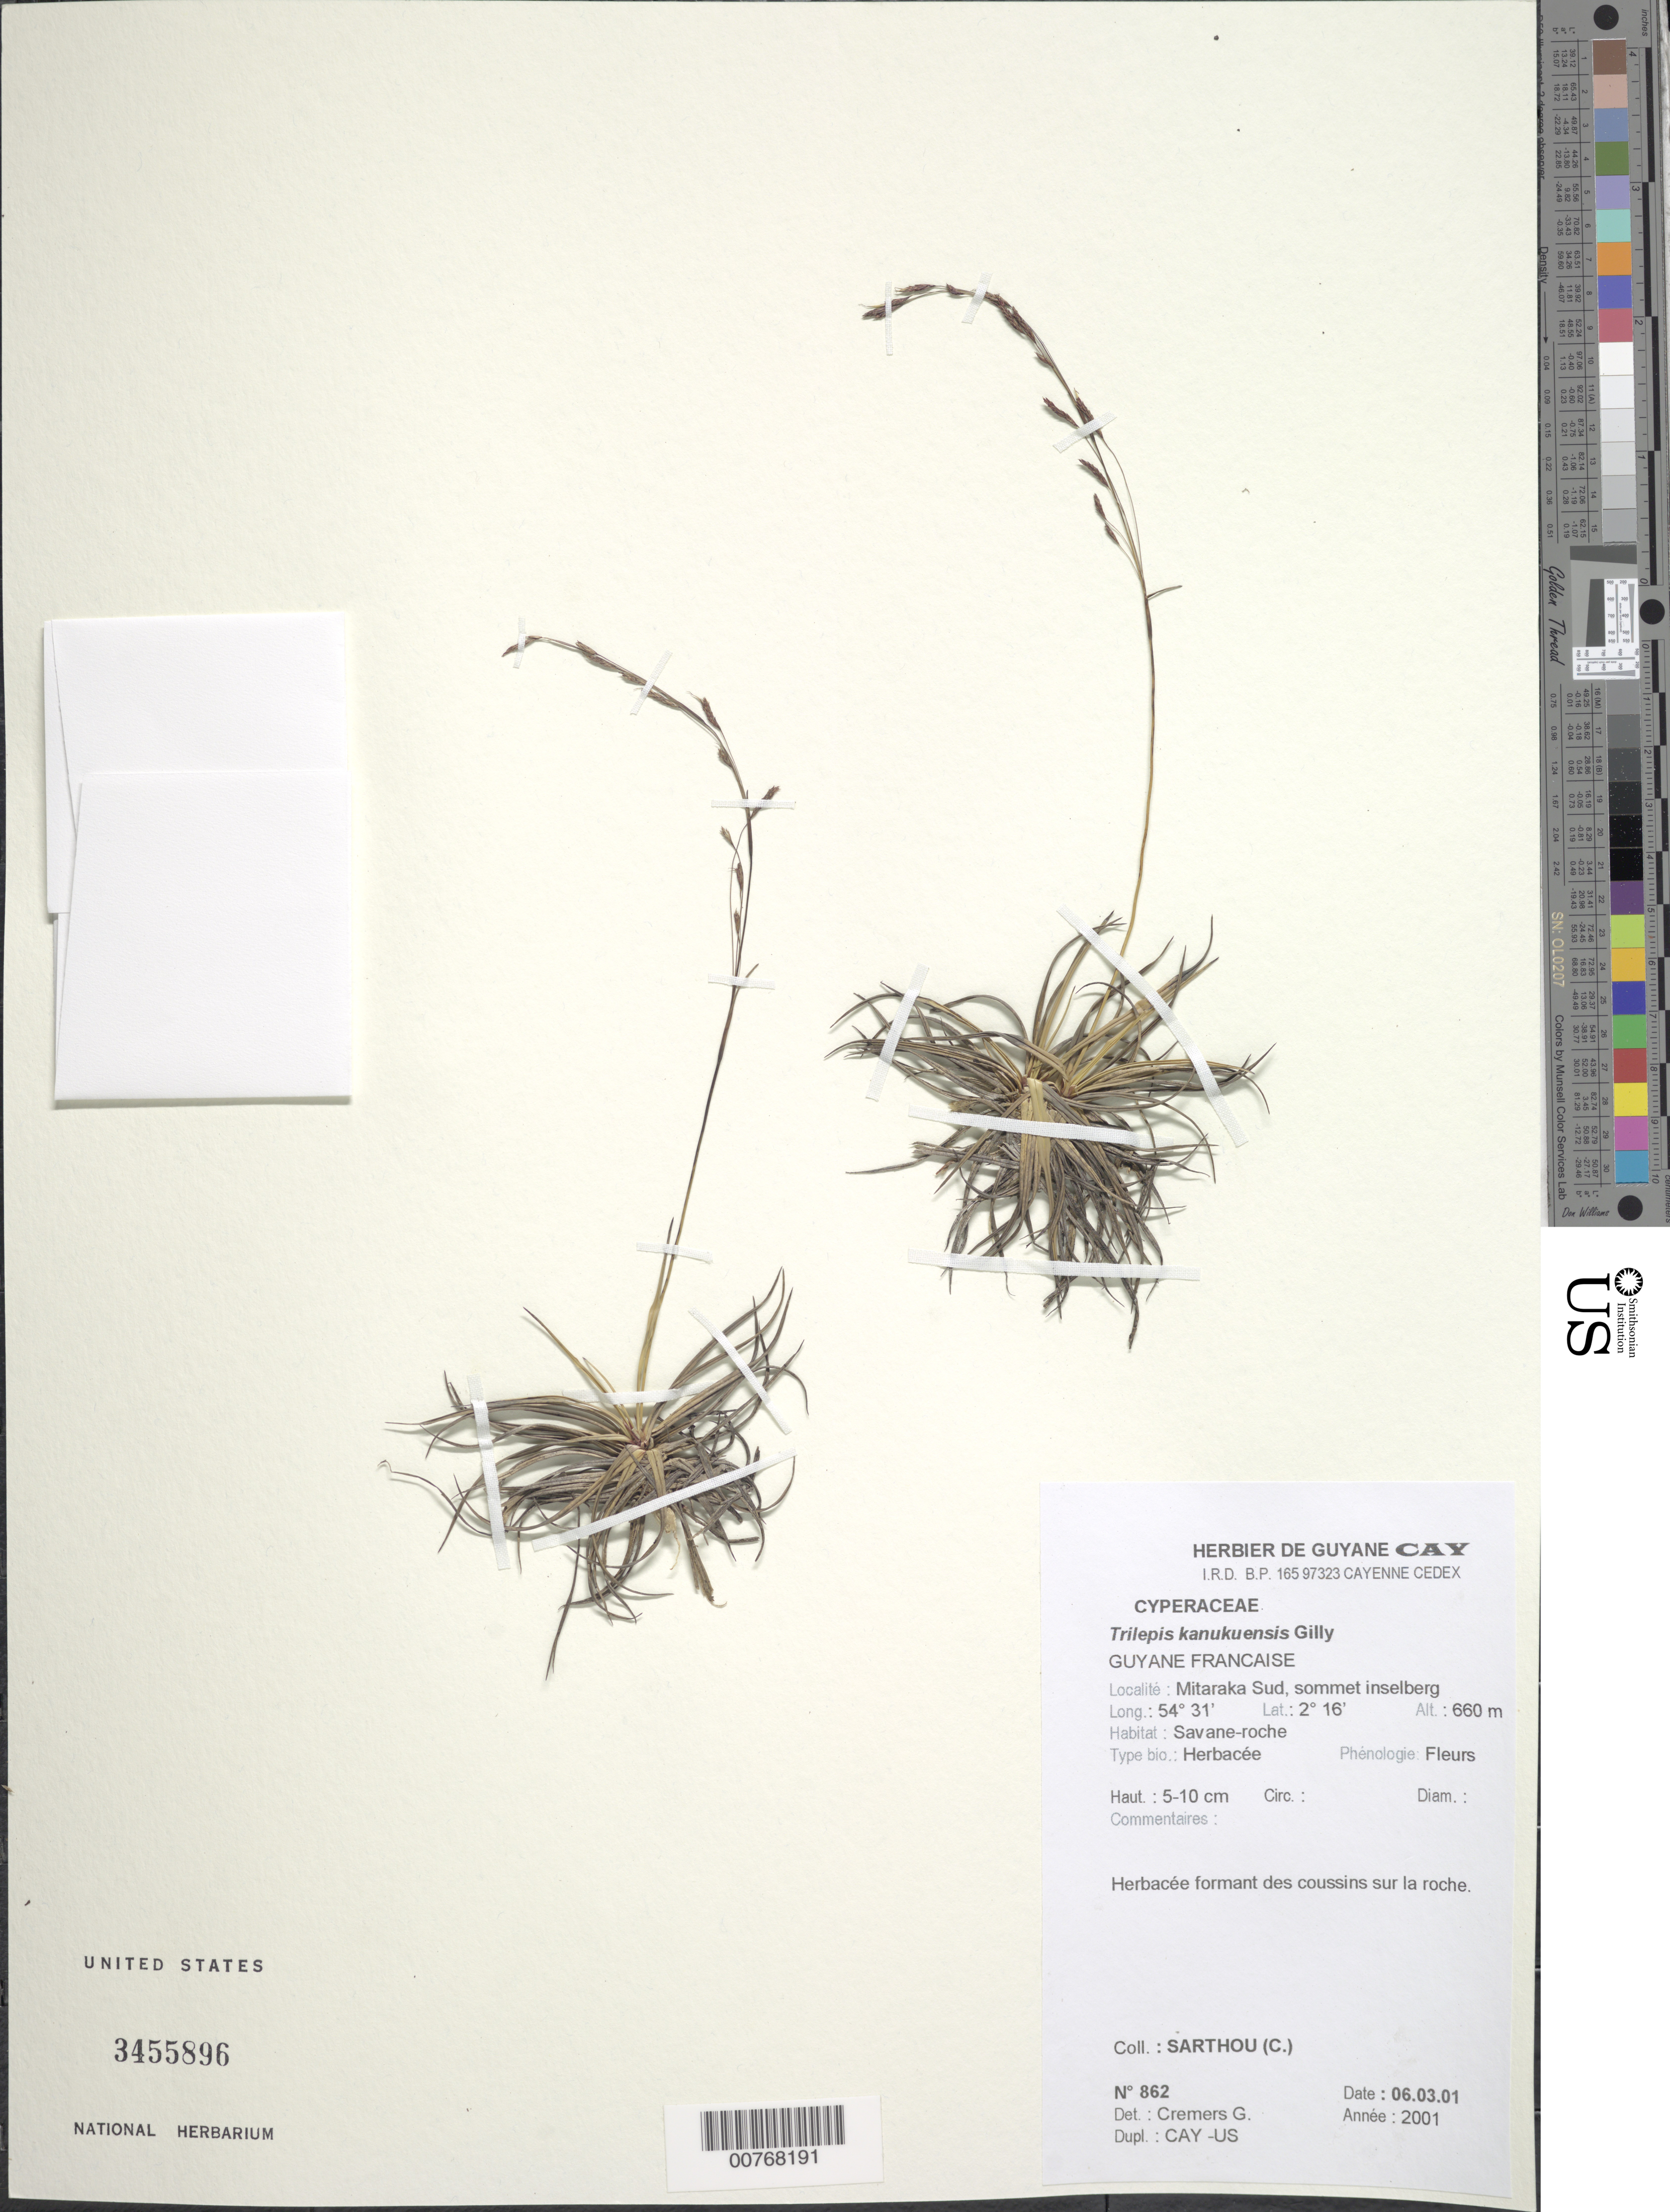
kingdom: Plantae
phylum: Tracheophyta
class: Liliopsida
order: Poales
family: Cyperaceae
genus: Trilepis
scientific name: Trilepis kanukuensis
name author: Gilly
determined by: Cremers, Georges A.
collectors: C. Sarthou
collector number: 862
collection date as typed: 6-Mar-01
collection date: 2001-03-06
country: French Guiana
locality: Mitaraka Sud, sommet inselberg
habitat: Savane-roche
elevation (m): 660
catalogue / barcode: US 3455896